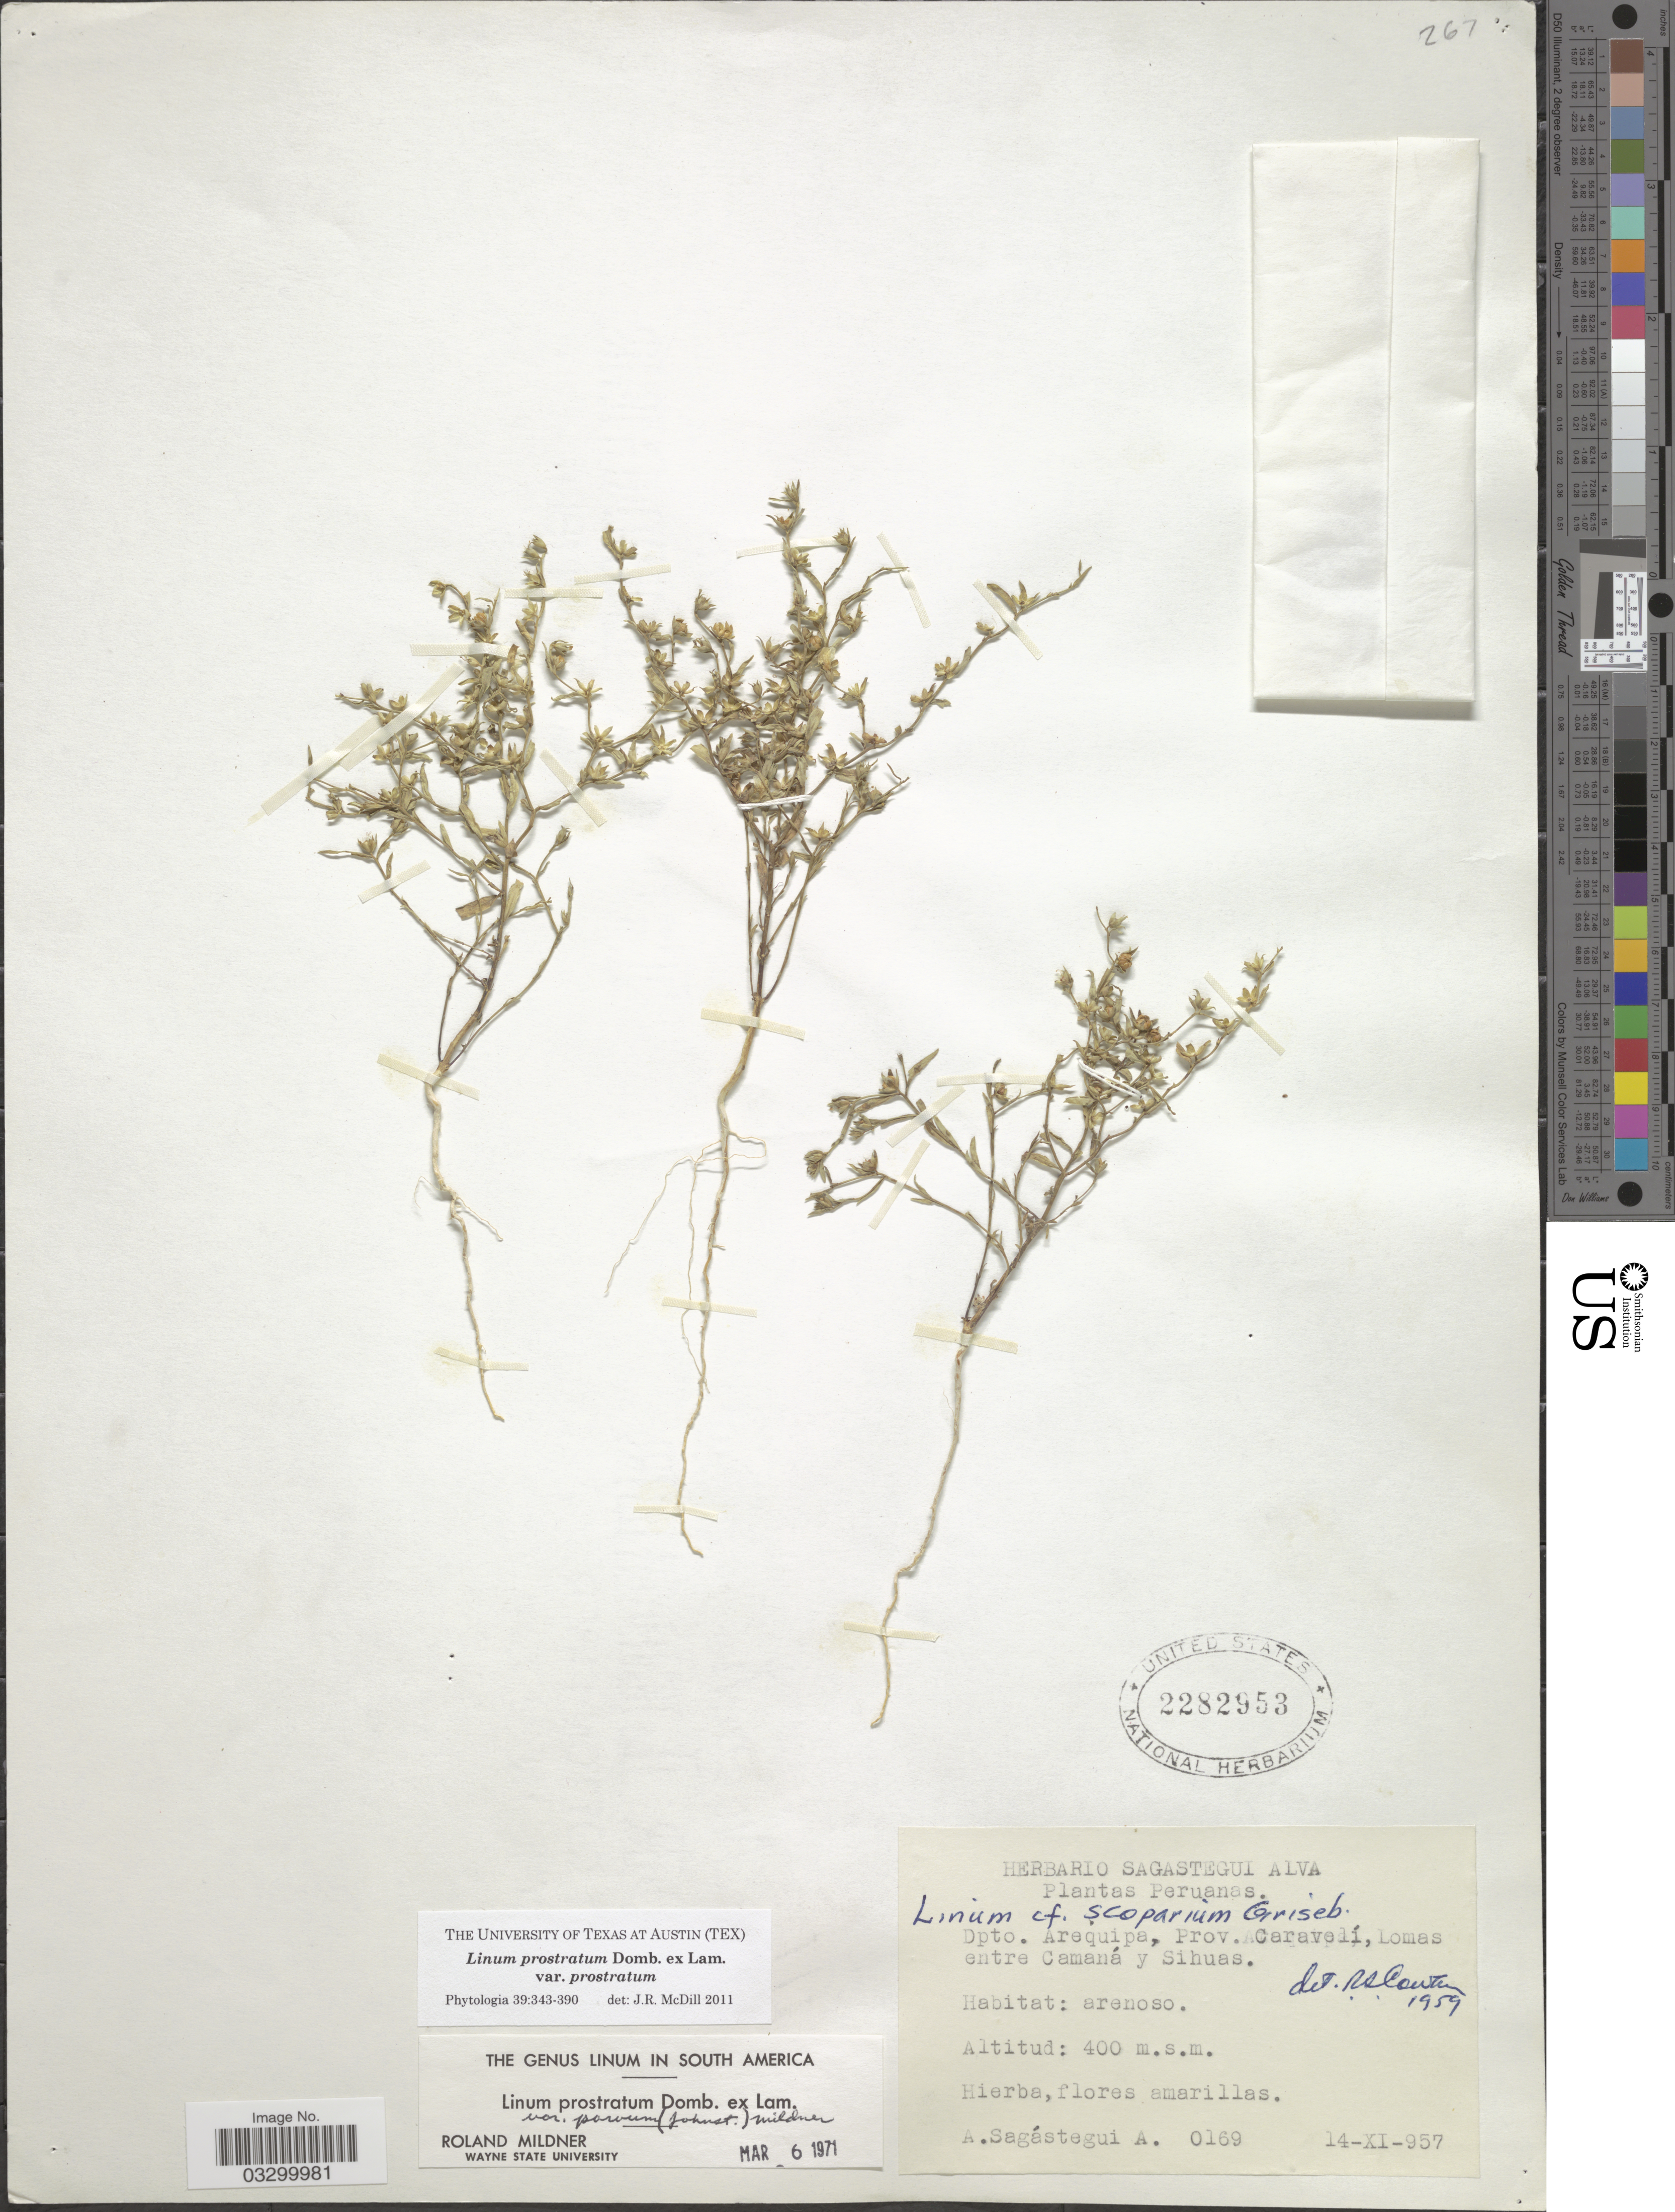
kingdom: Plantae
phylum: Tracheophyta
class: Magnoliopsida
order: Malpighiales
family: Linaceae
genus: Linum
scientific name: Linum prostratum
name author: Dombey ex Lam.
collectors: A. Sagástegui A.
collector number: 0169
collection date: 1957-11-14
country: Peru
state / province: Arequipa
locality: Dpto. Arequipa, Prov. Caravelí, Lomas entre Camaná y Sihuas.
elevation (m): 400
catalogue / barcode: US 2282953